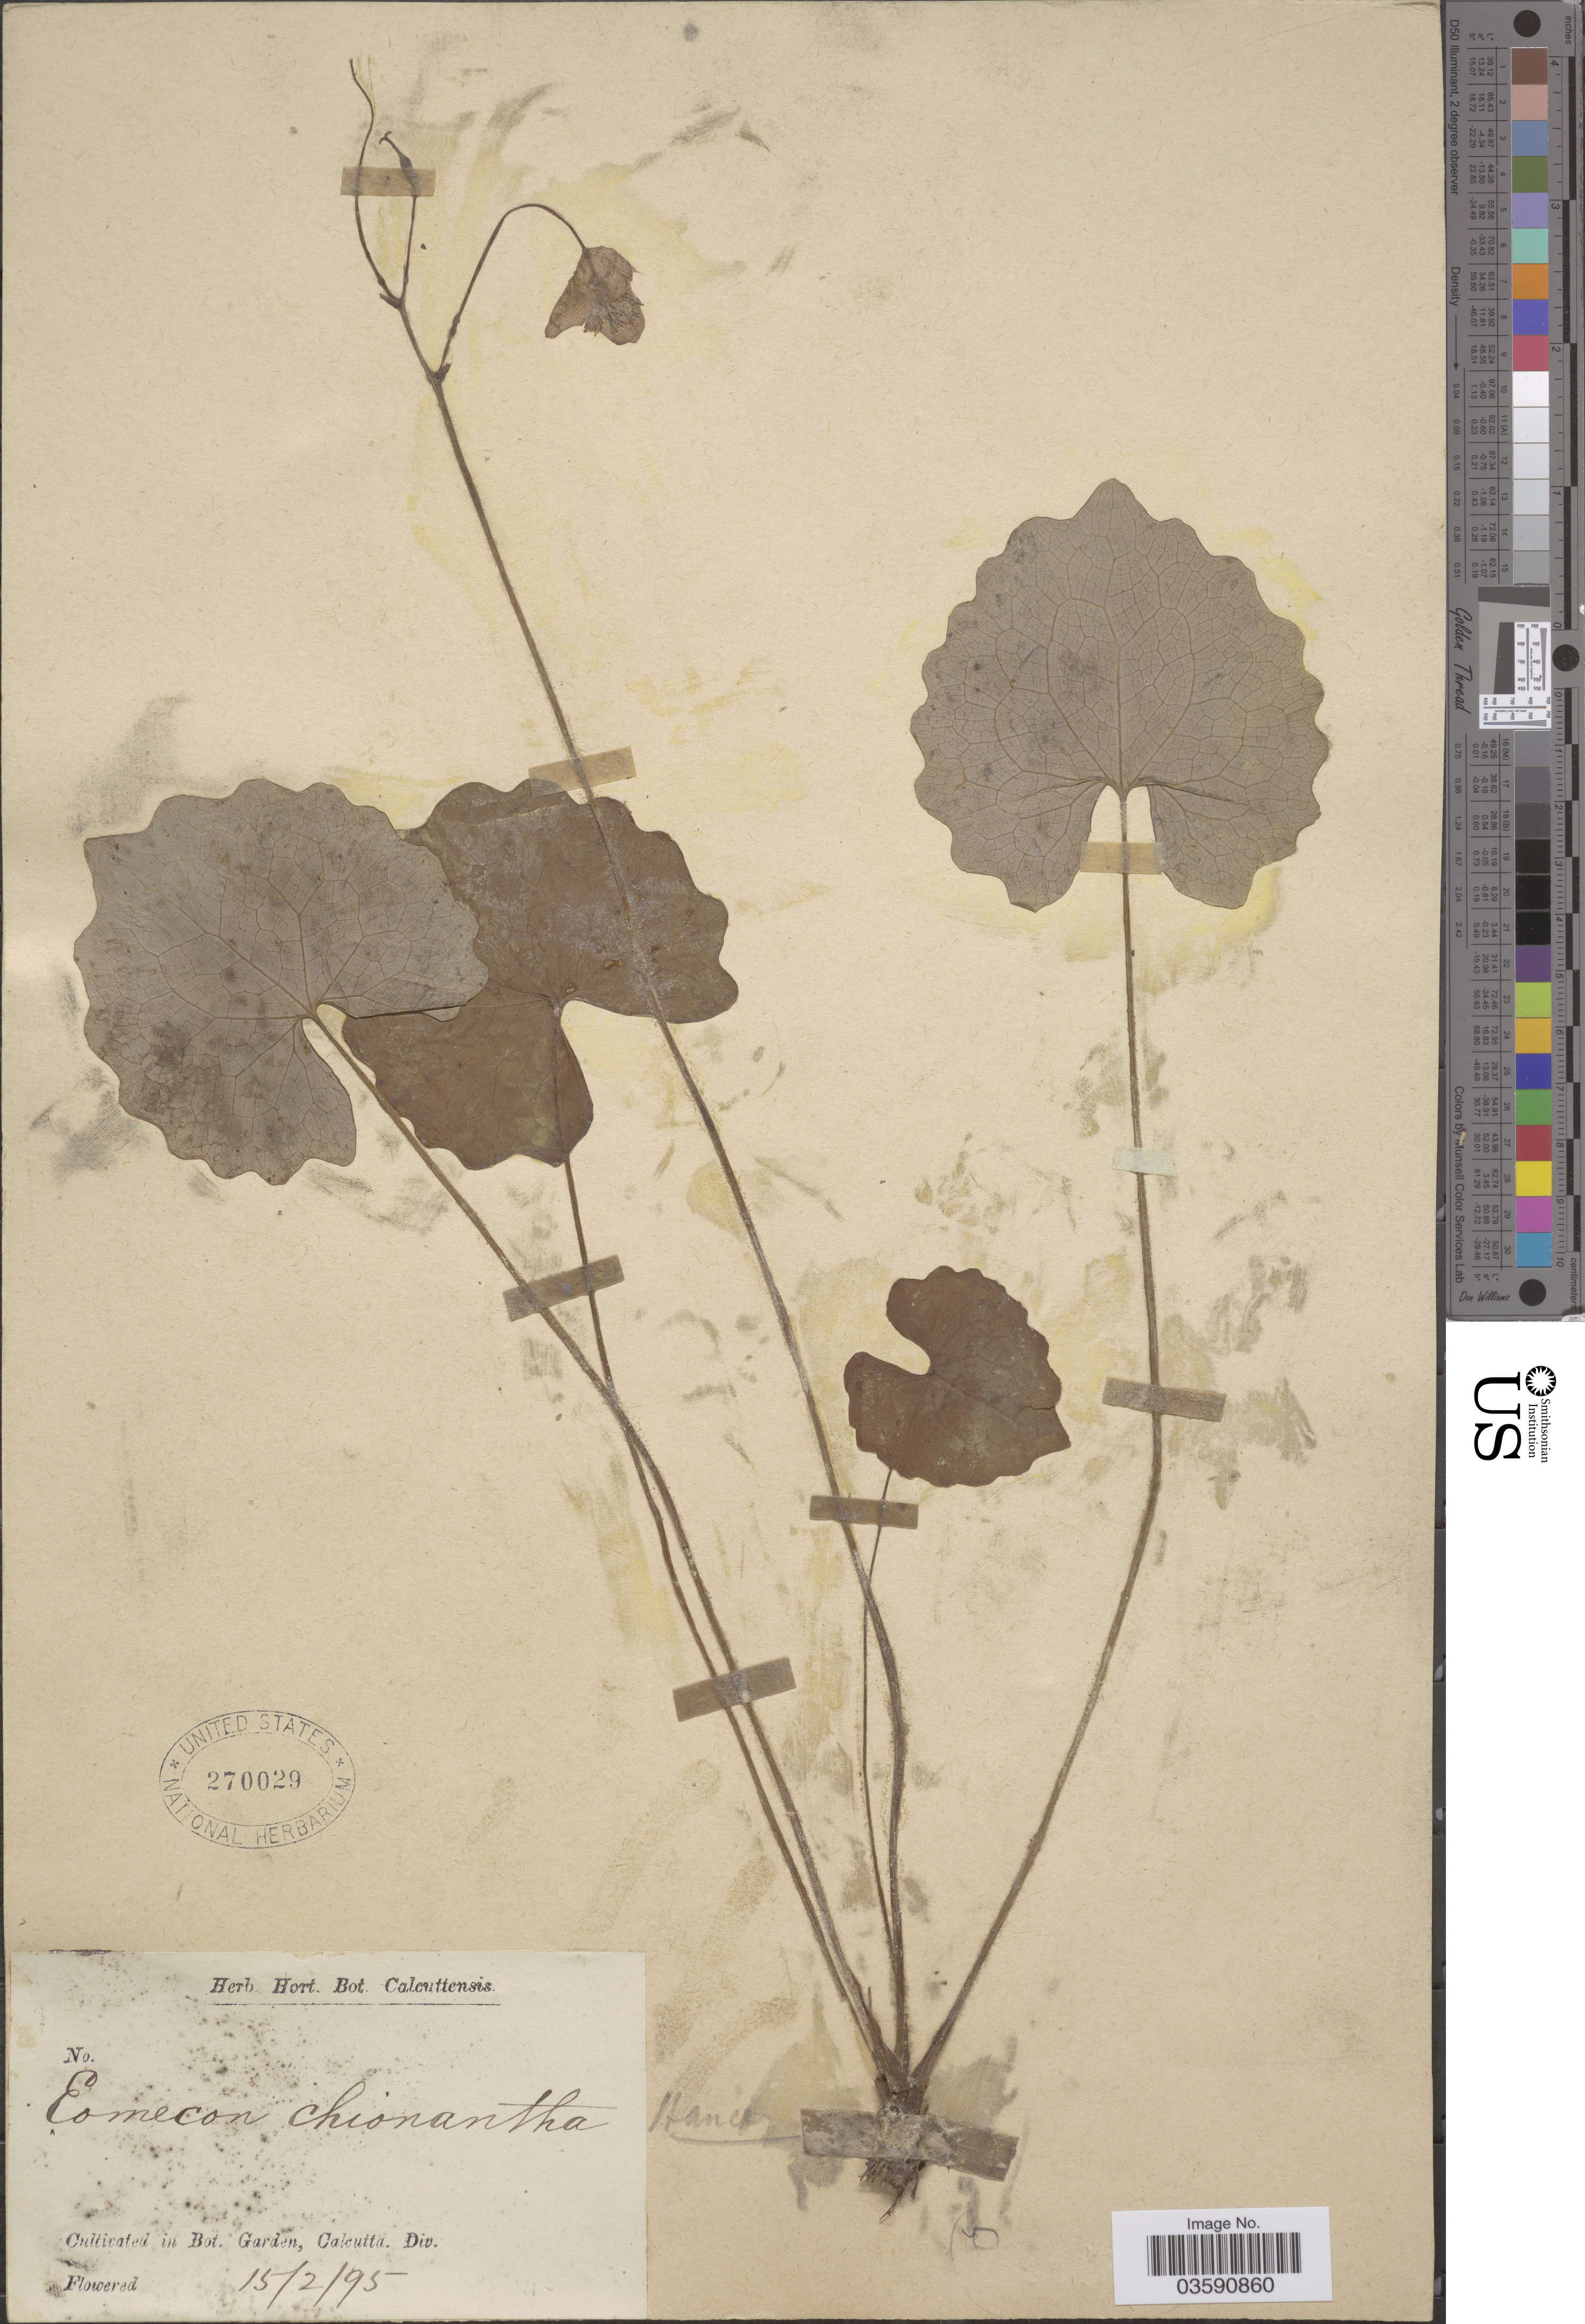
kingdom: Plantae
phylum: Tracheophyta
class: Magnoliopsida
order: Ranunculales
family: Papaveraceae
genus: Eomecon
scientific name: Eomecon chionantha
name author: Hance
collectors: ex Herb. Hort. Bot. Calcuttensis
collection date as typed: Transcribed d/m/y: 15/2/95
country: India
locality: Bot. Garden, Calcutta. Div.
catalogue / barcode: US 270029